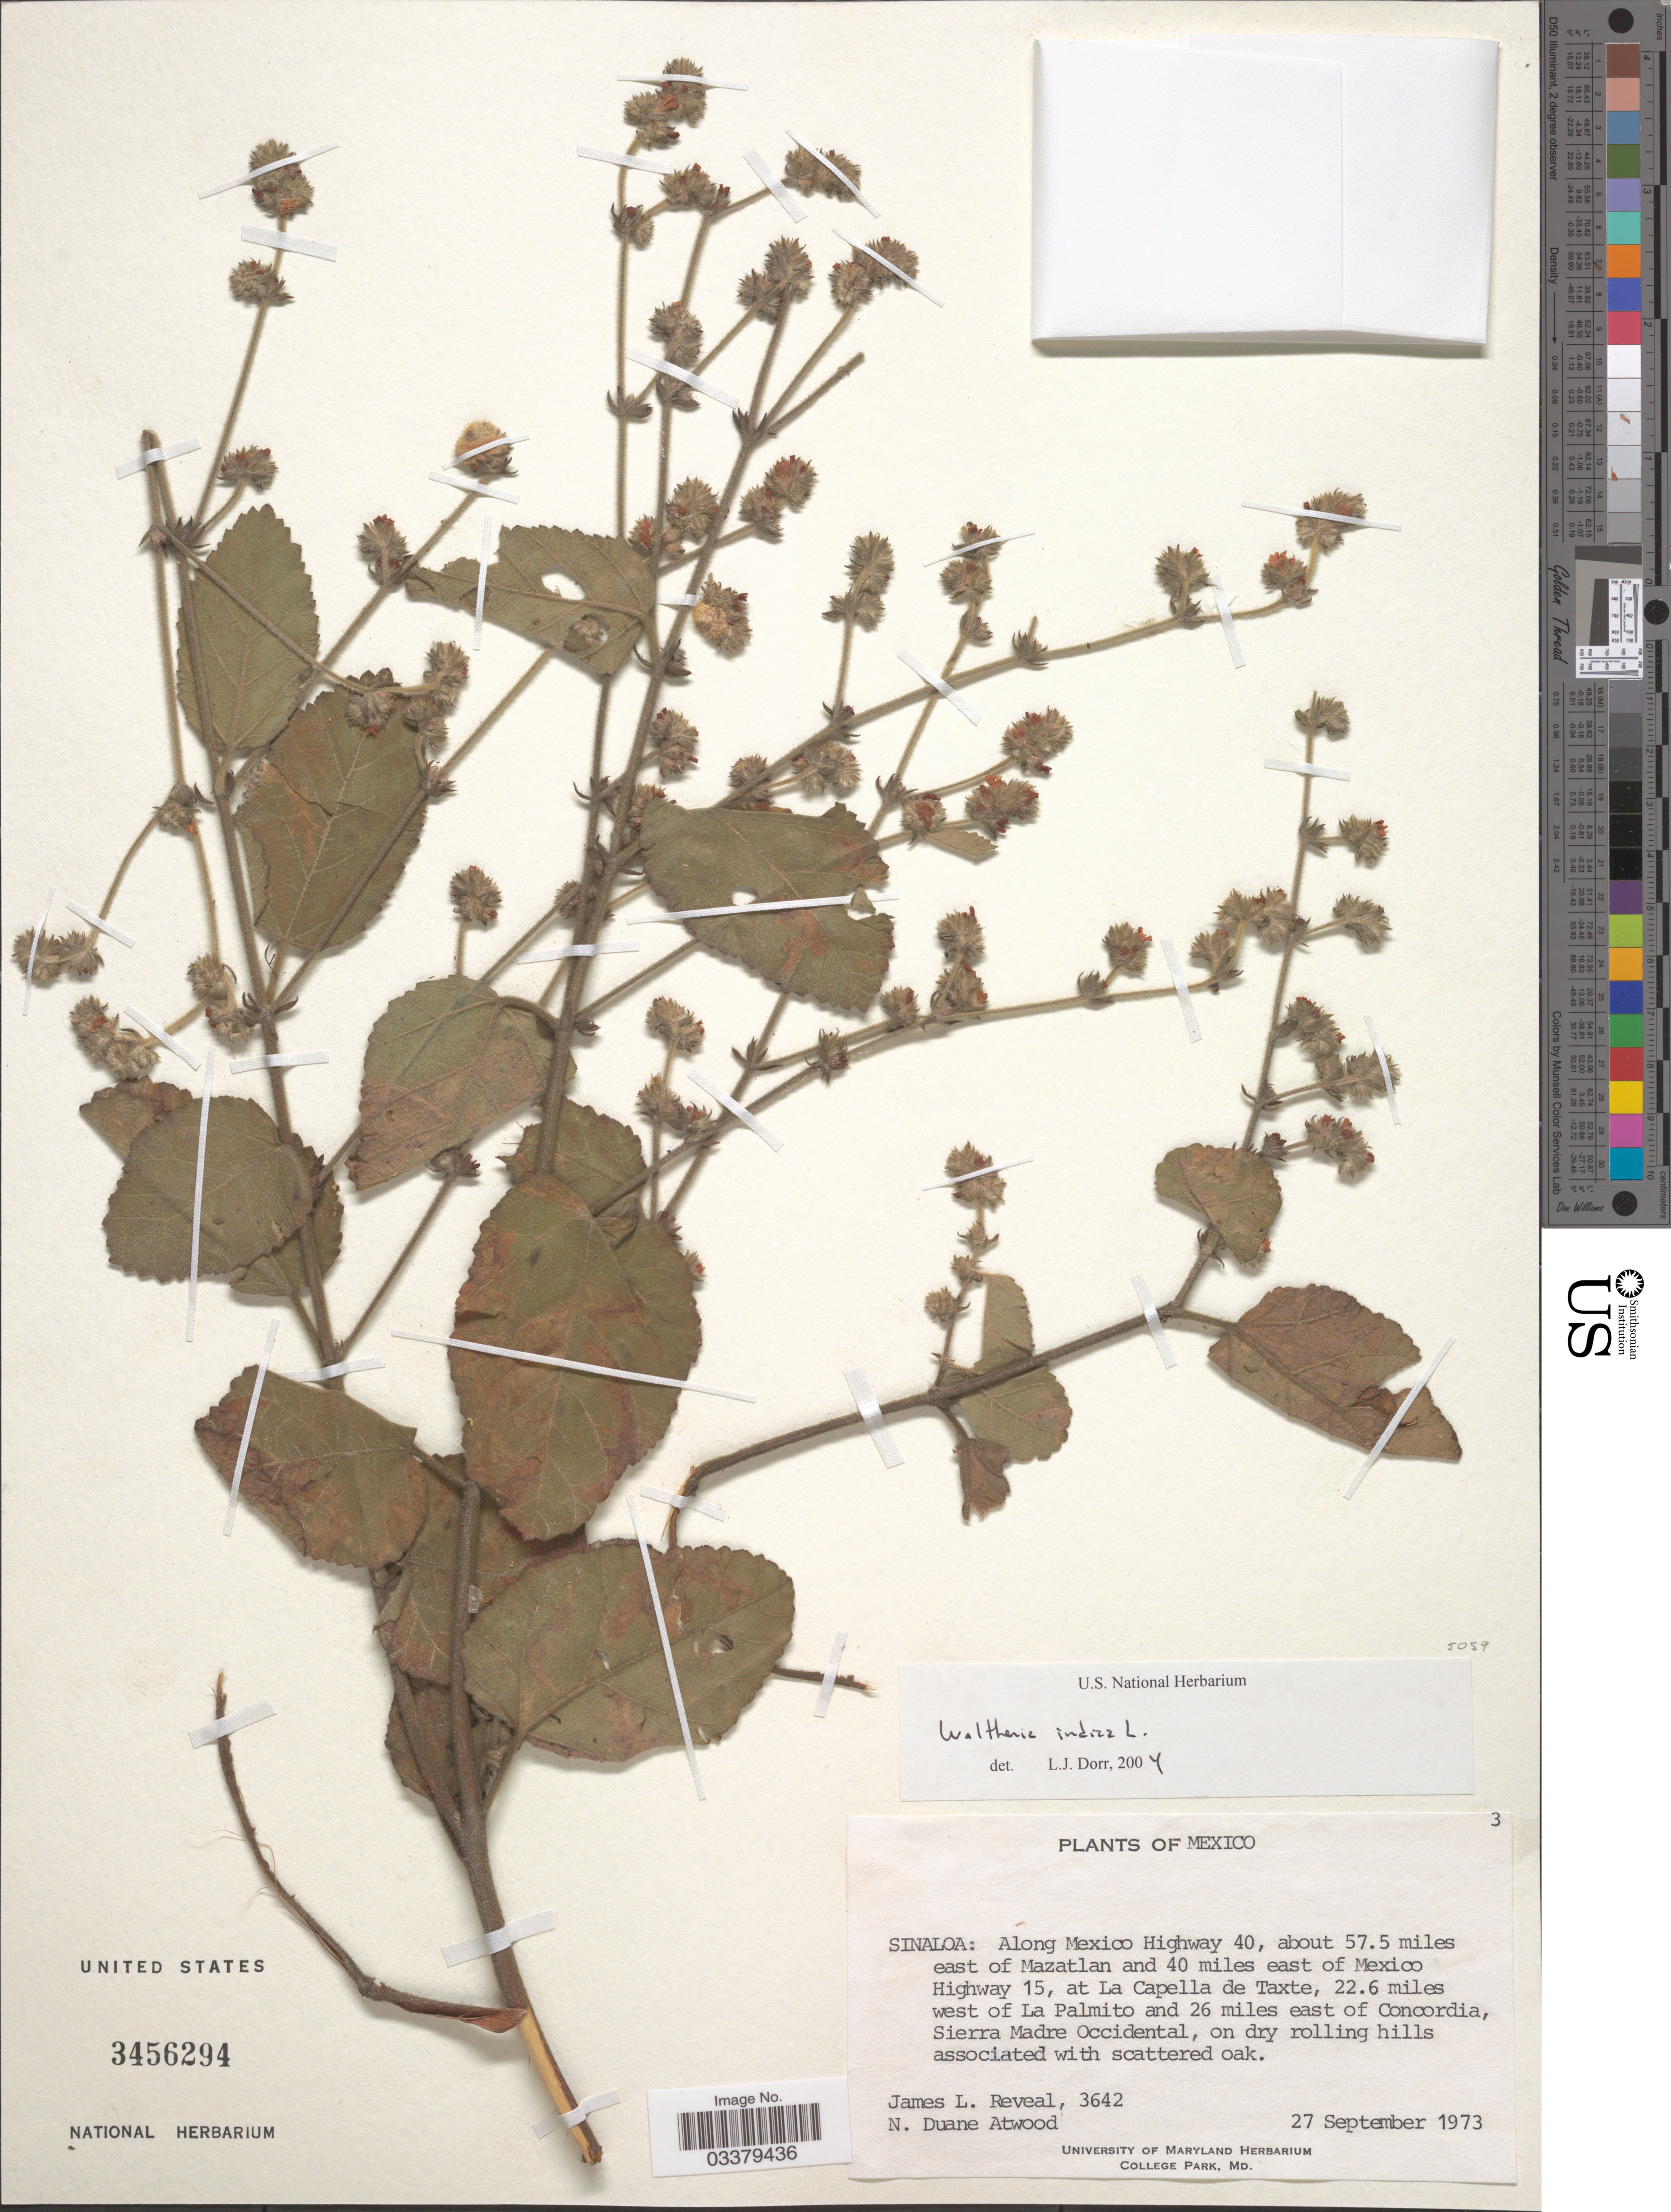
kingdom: Plantae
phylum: Tracheophyta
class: Magnoliopsida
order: Malvales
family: Malvaceae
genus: Waltheria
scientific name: Waltheria indica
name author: L.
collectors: J. L. Reveal & N. Atwood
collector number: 3642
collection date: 1973-09-27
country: Mexico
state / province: Sinaloa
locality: Along Mexico Highway 40, about 57.5 miles east of Mazatlan and 40 miles east of Mexico Highway 15, at La Capella de Taxte, 22.6 miles west of La Palmito and 26 miles east of Concordia, Sierra Madre Occidental.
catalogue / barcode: US 3456294